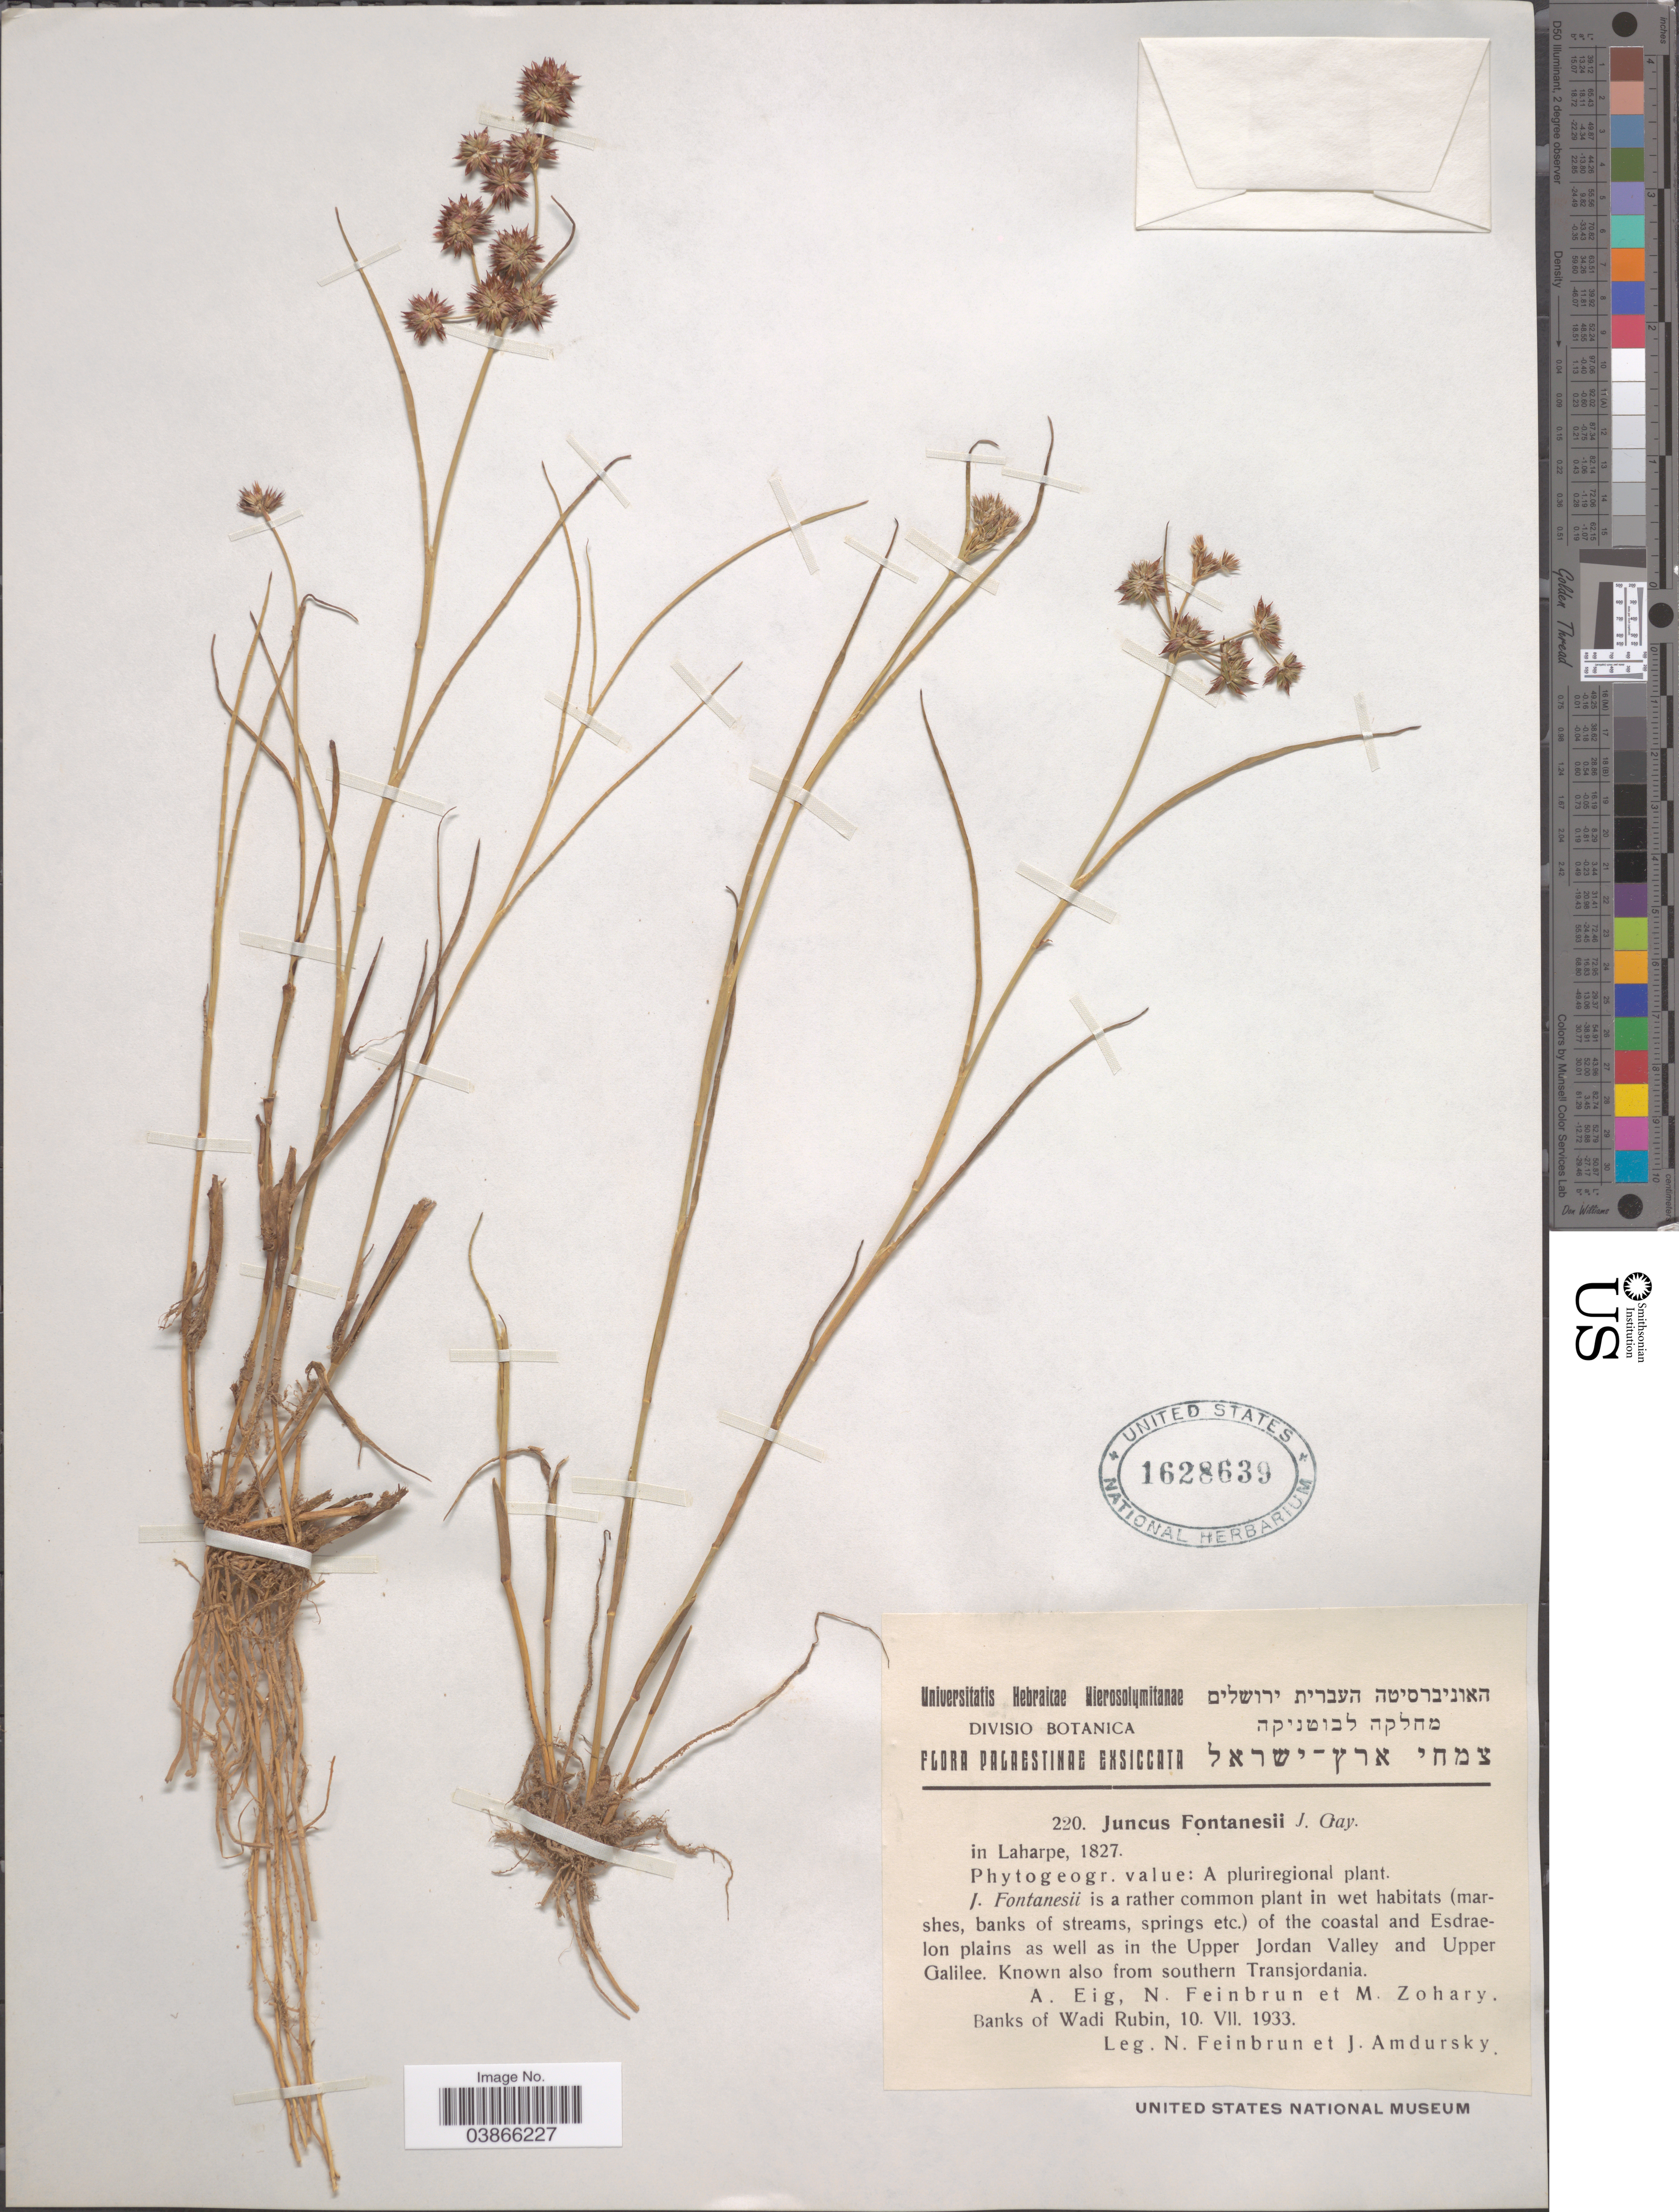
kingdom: Plantae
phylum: Tracheophyta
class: Liliopsida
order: Poales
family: Juncaceae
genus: Juncus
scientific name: Juncus fontanesii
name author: J. Gay ex Laharpe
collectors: N. Feinbrun & I. Amdursky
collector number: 220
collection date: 1933-07-10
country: Jordan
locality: On the coastal and Esdraelon plains as well as in the Upper Jordan Valley and Upper Galilee. Southern Transjordiana. Banks of Wadi Rubin.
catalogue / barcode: US 1628639